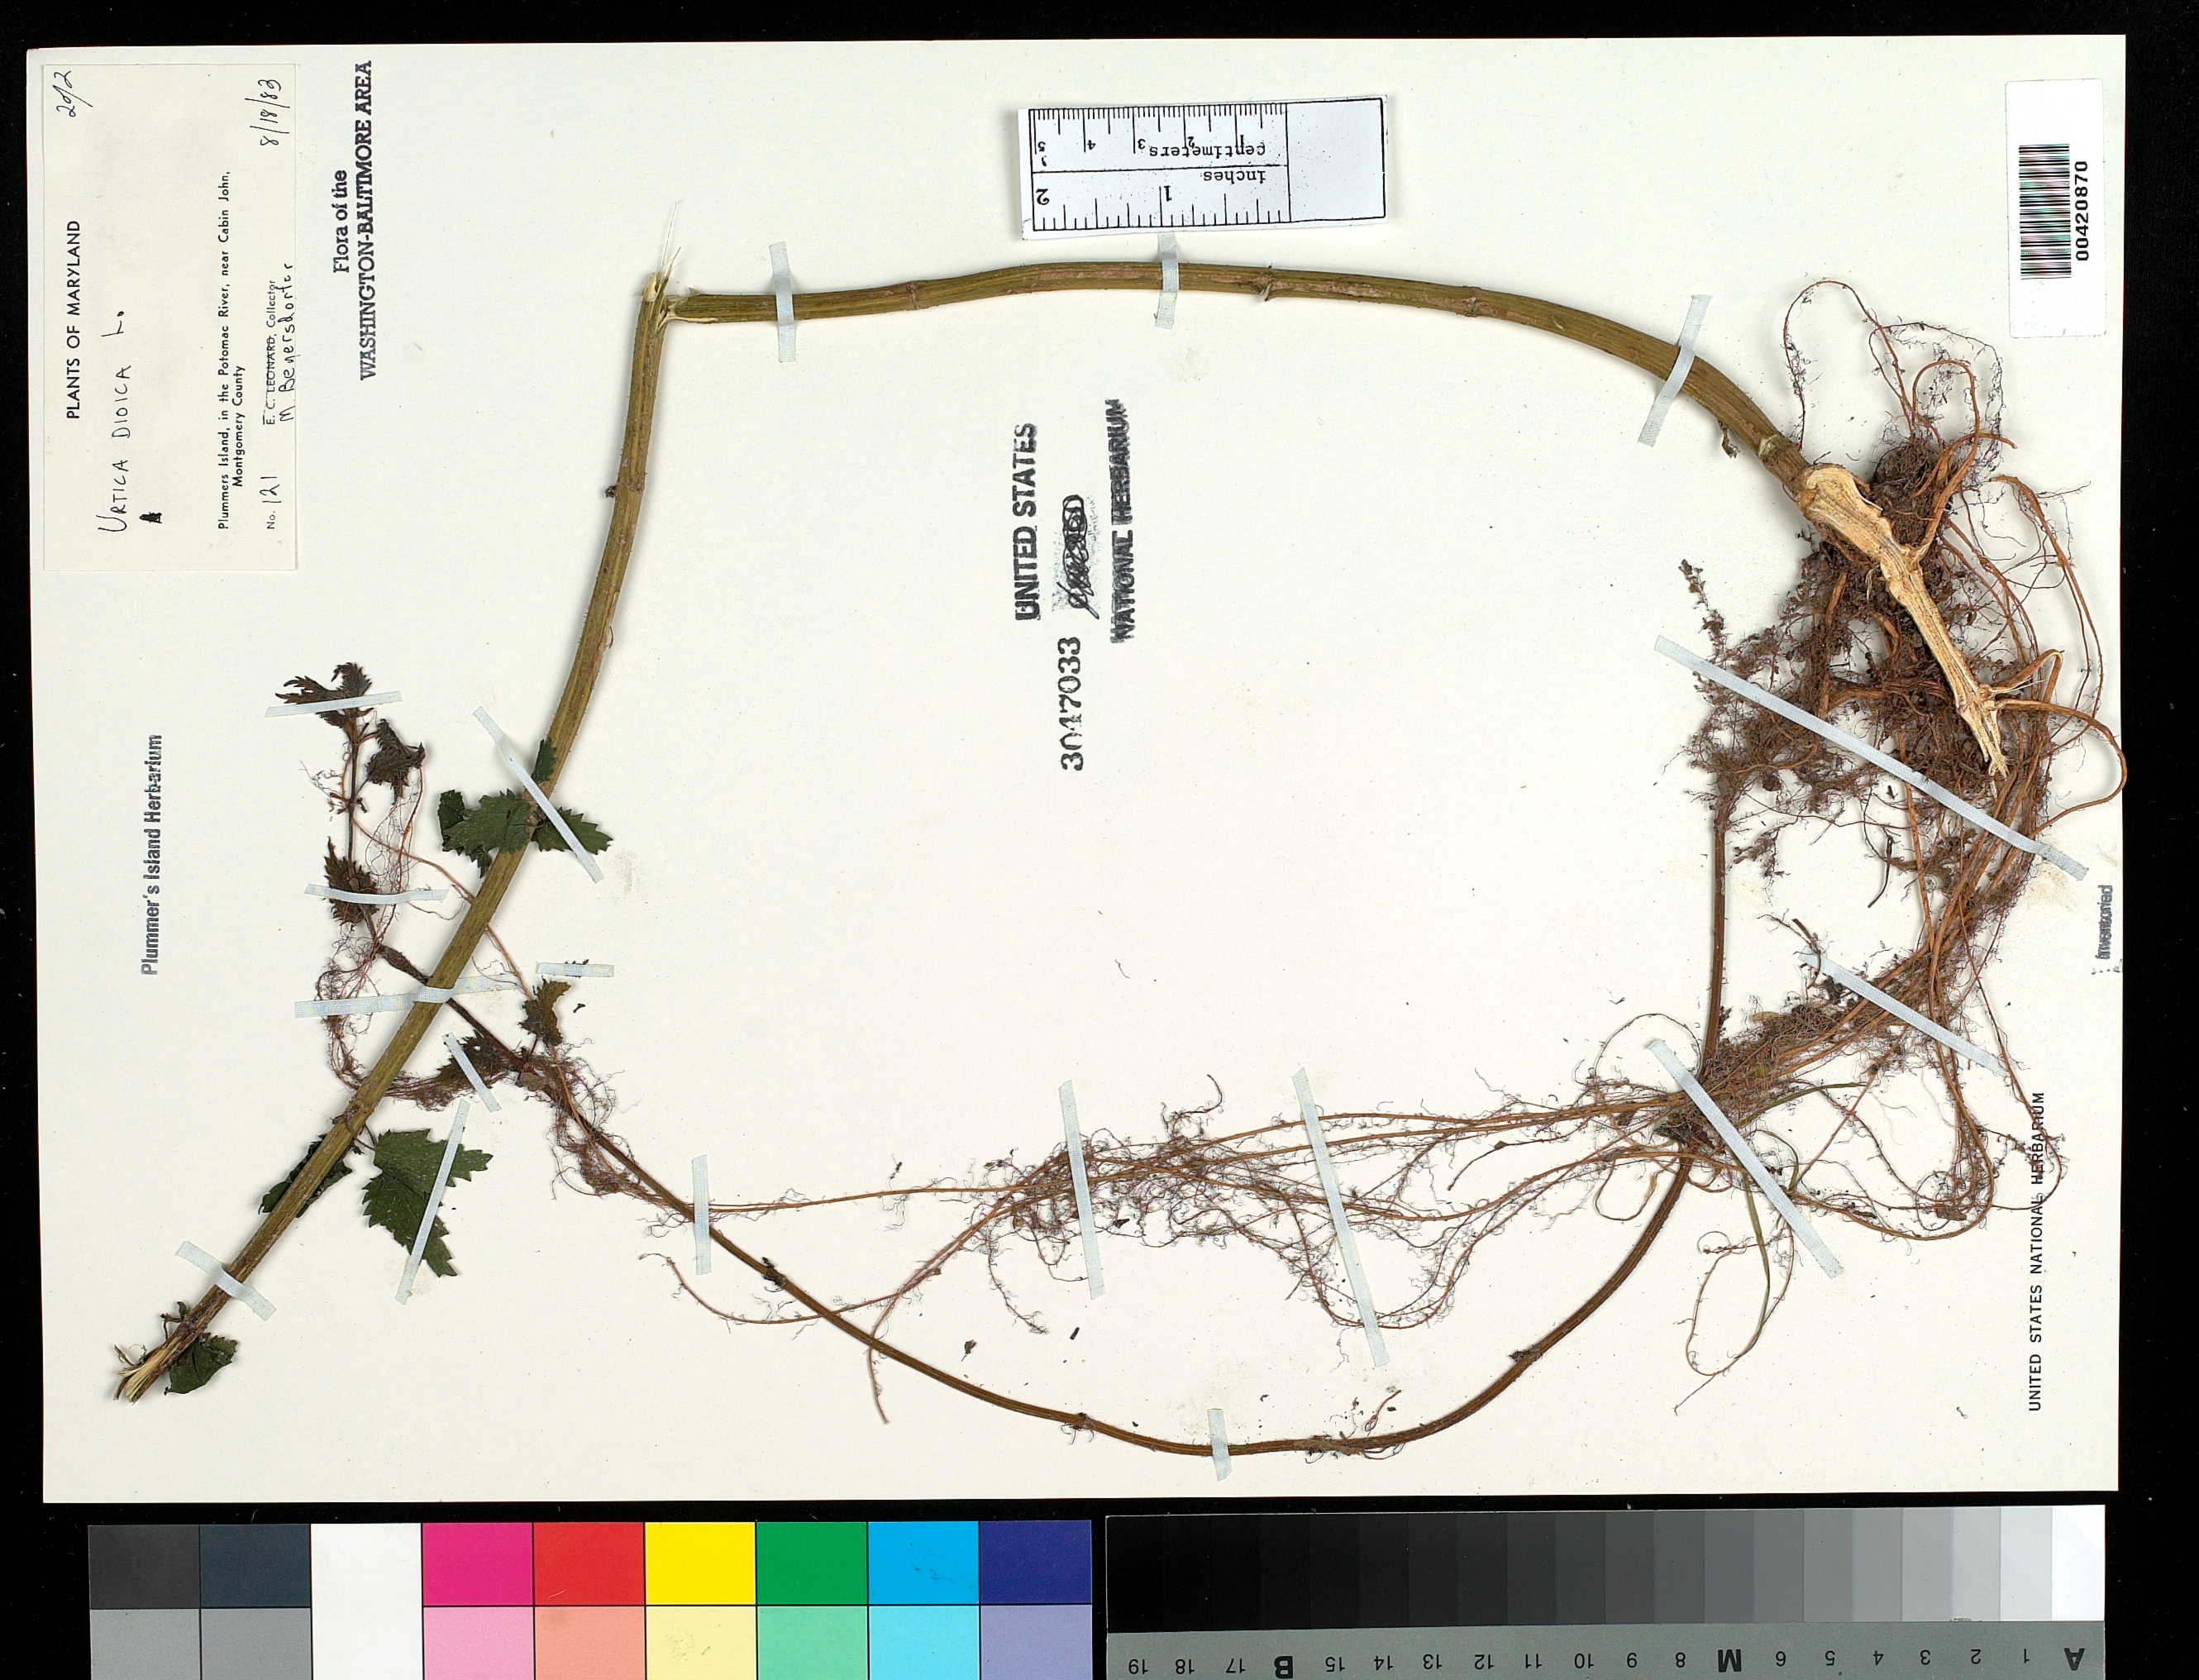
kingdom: Plantae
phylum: Tracheophyta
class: Magnoliopsida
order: Rosales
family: Urticaceae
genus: Urtica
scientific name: Urtica dioica subsp. gracilis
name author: L.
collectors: M. Beyersdorfer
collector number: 121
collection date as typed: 18 Aug 1983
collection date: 1983-08-18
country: United States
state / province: Maryland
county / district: Montgomery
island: Plummers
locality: Plummer's Island, near Cabin John C. & O. Canal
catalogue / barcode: US 3047033